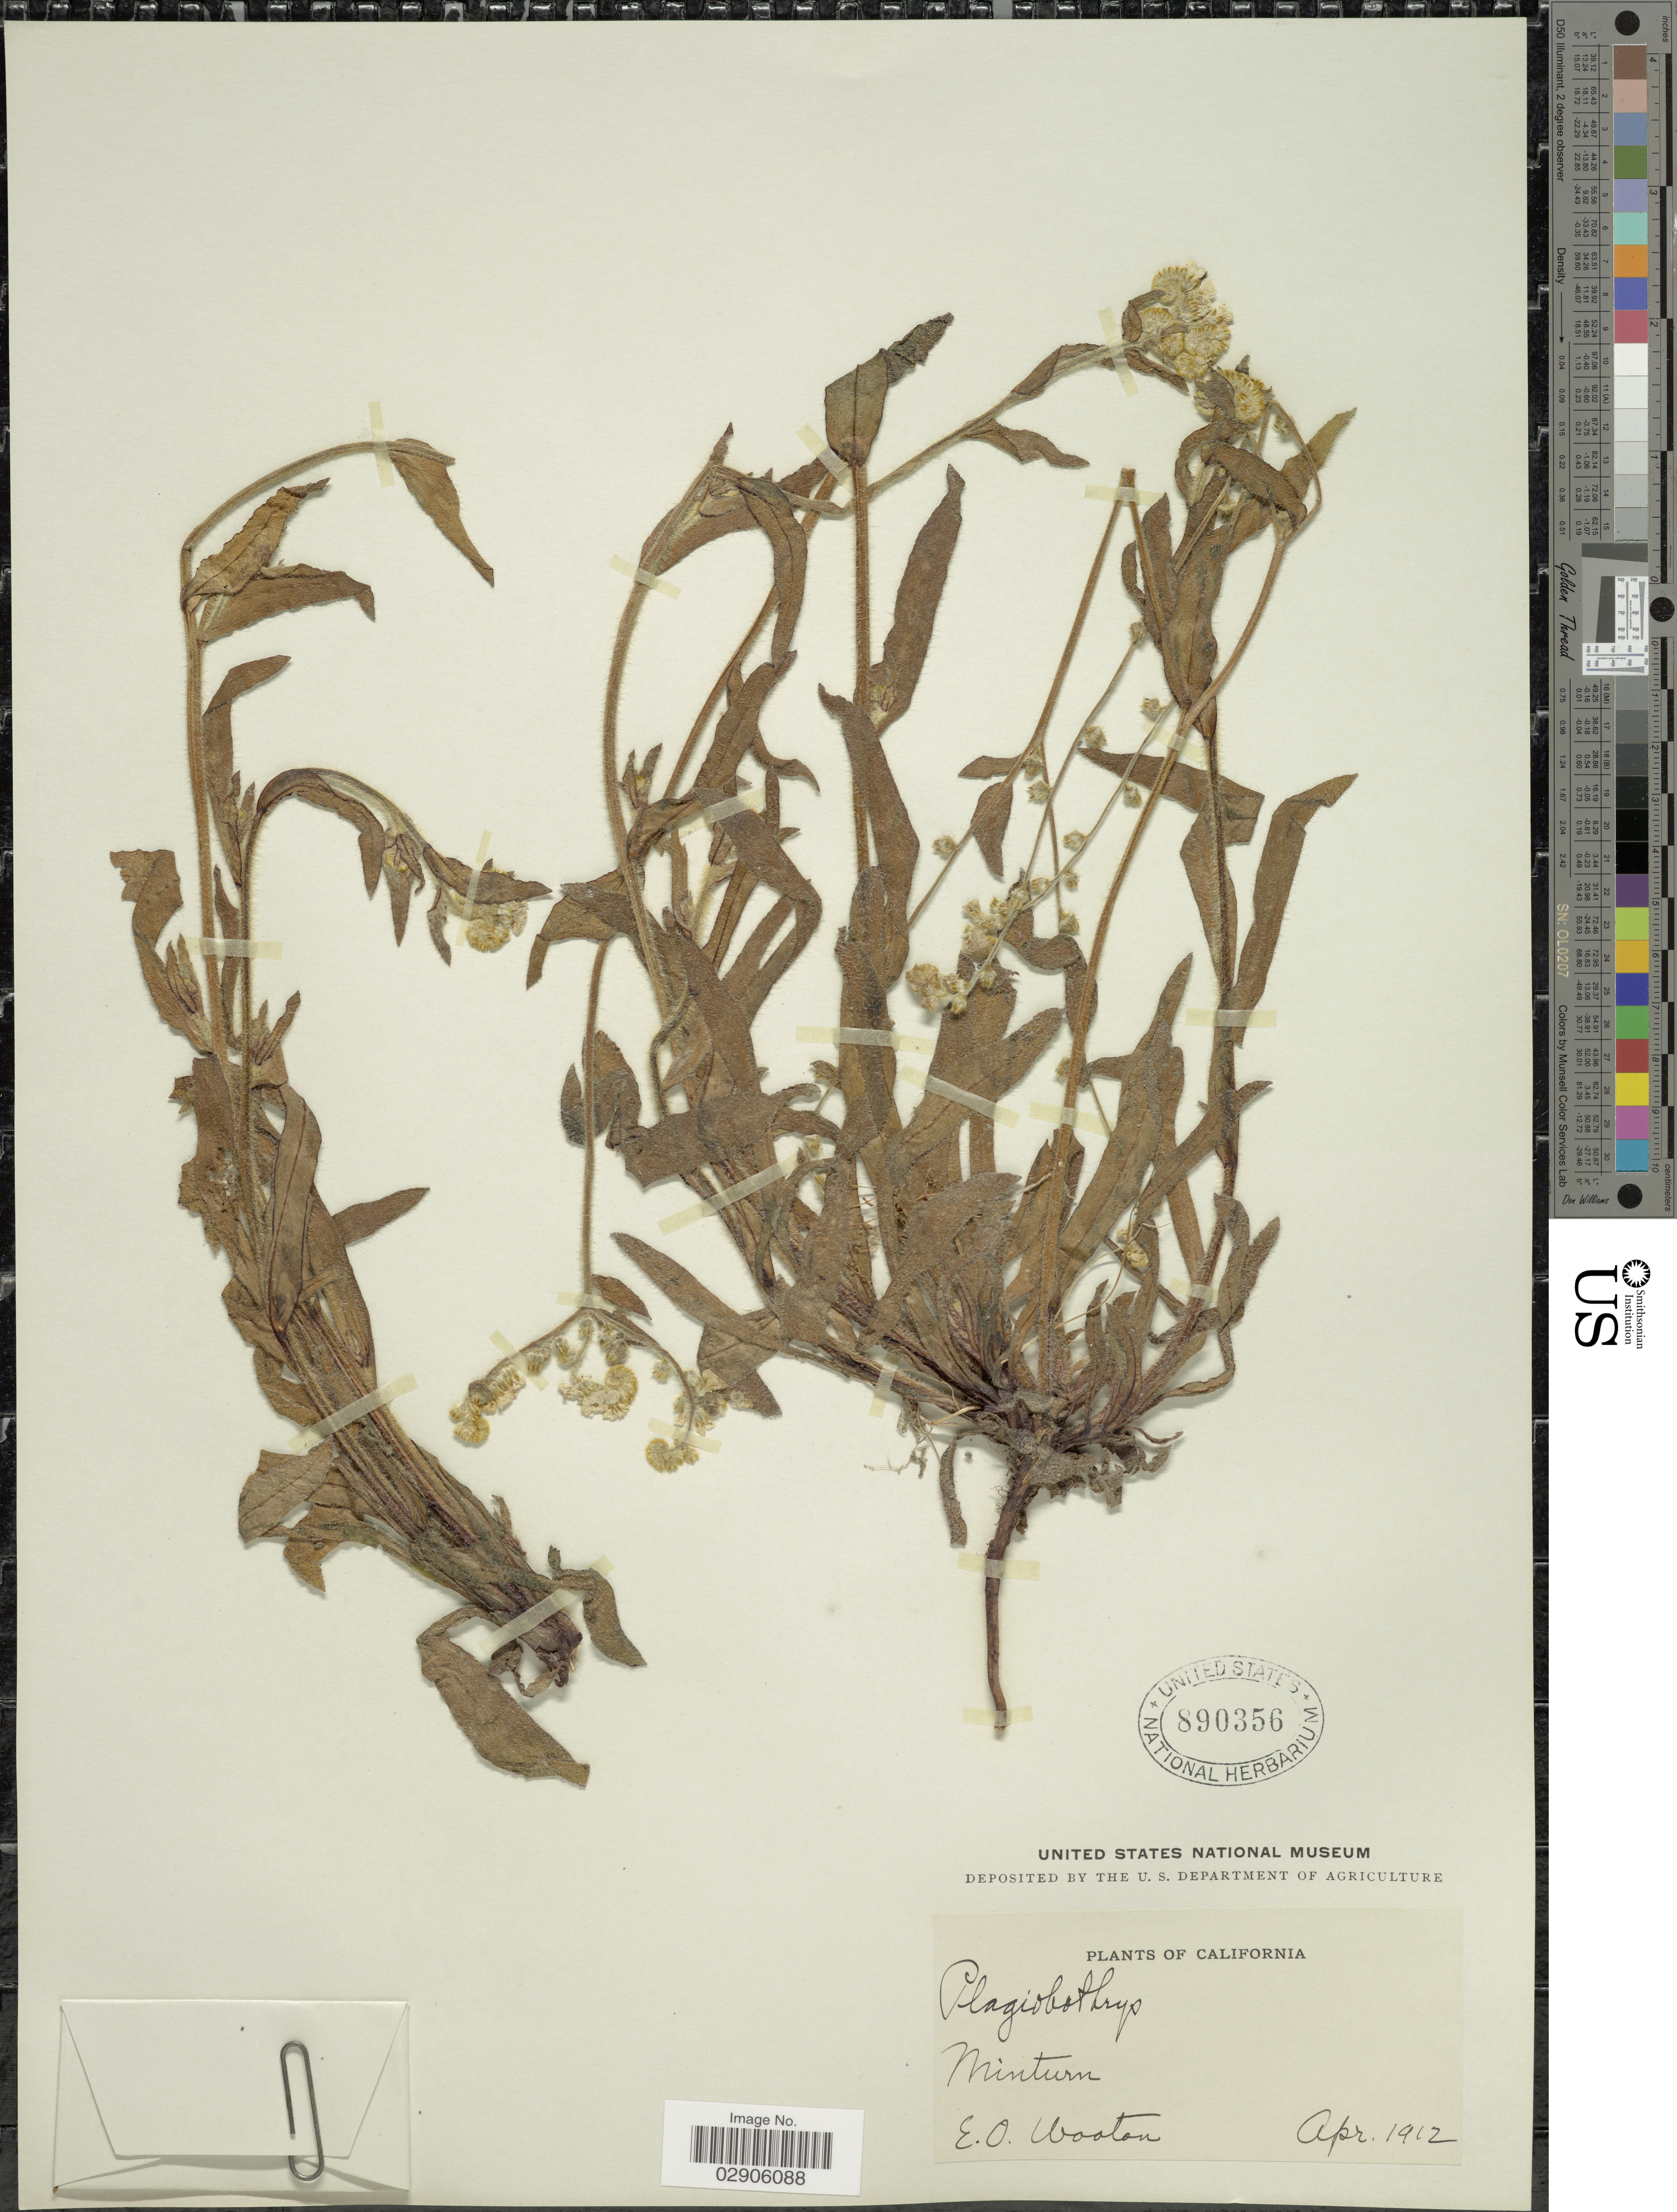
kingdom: Plantae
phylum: Tracheophyta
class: Magnoliopsida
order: Boraginales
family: Boraginaceae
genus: Plagiobothrys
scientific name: Plagiobothrys sp.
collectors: E. O. Wooton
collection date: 1912-04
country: United States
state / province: California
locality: Minturn.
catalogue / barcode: US 890356